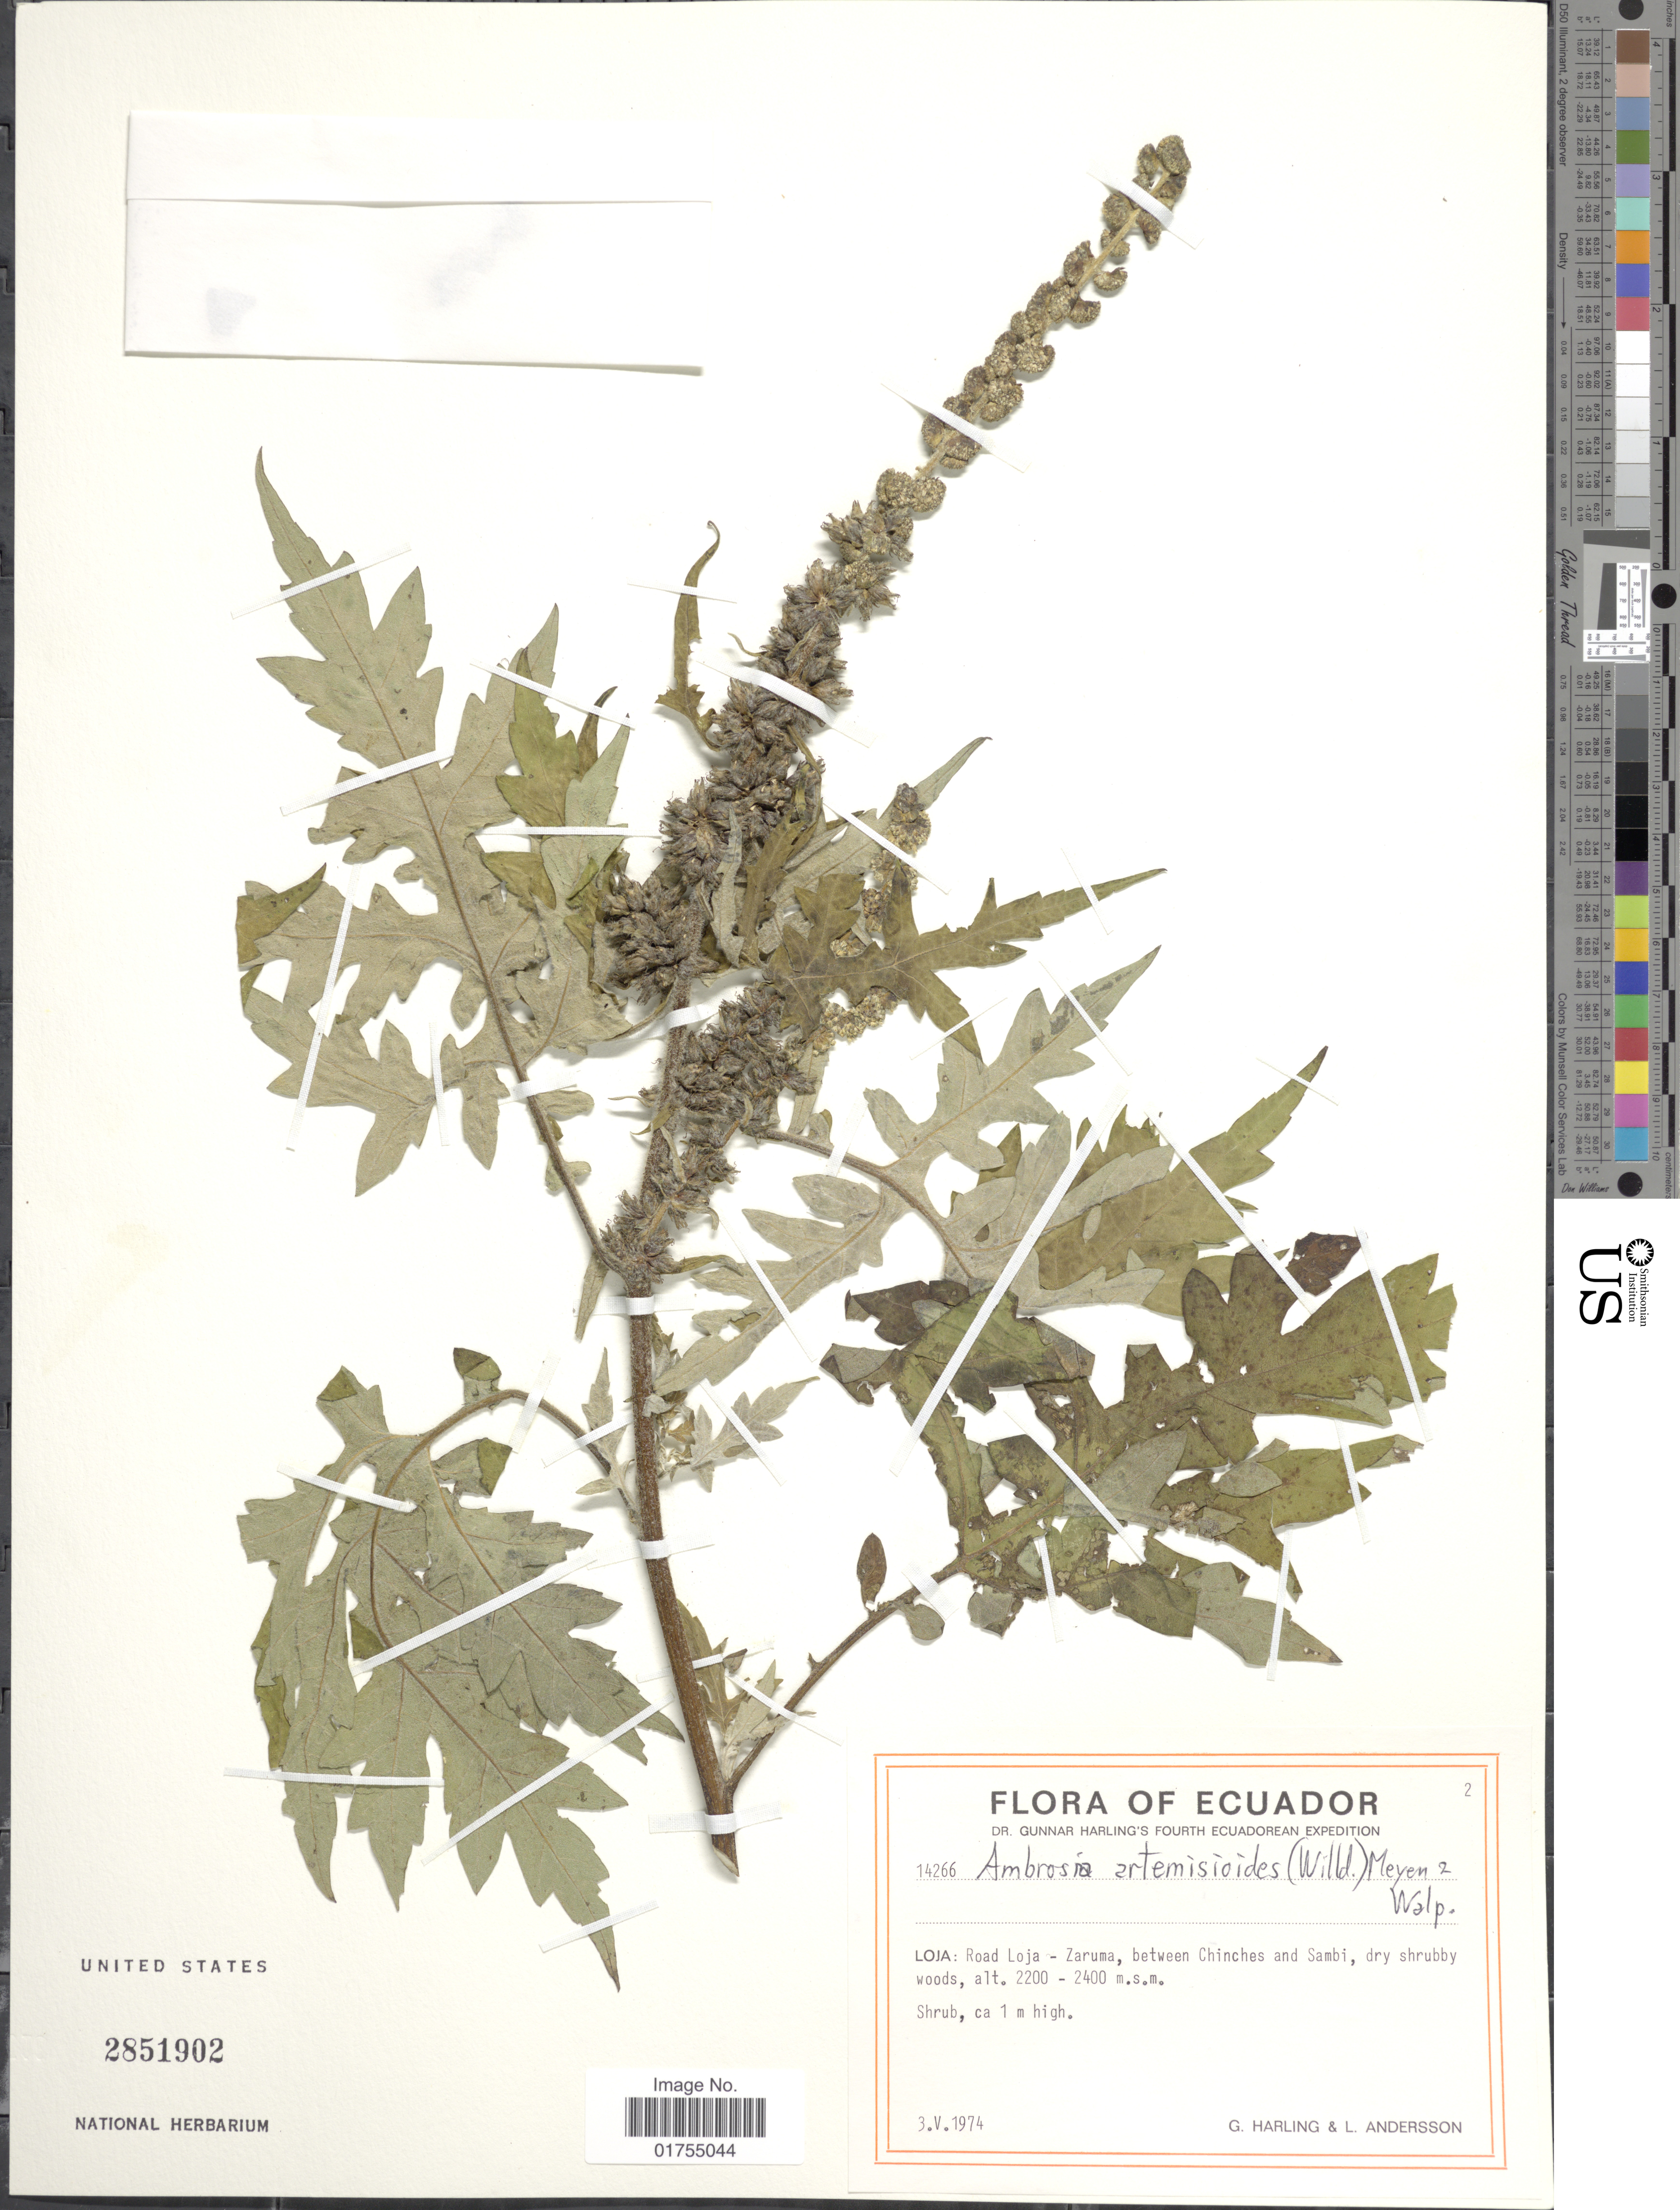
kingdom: Plantae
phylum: Tracheophyta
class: Magnoliopsida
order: Asterales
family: Asteraceae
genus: Franseria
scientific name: Franseria artemisioides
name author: Willd.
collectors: G. Harling & L. Andersson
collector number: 14266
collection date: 1974-05-03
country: Ecuador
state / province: Loja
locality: Road Loja-Zaruma, between Chinches and Sambi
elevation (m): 2200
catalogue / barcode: US 2851902